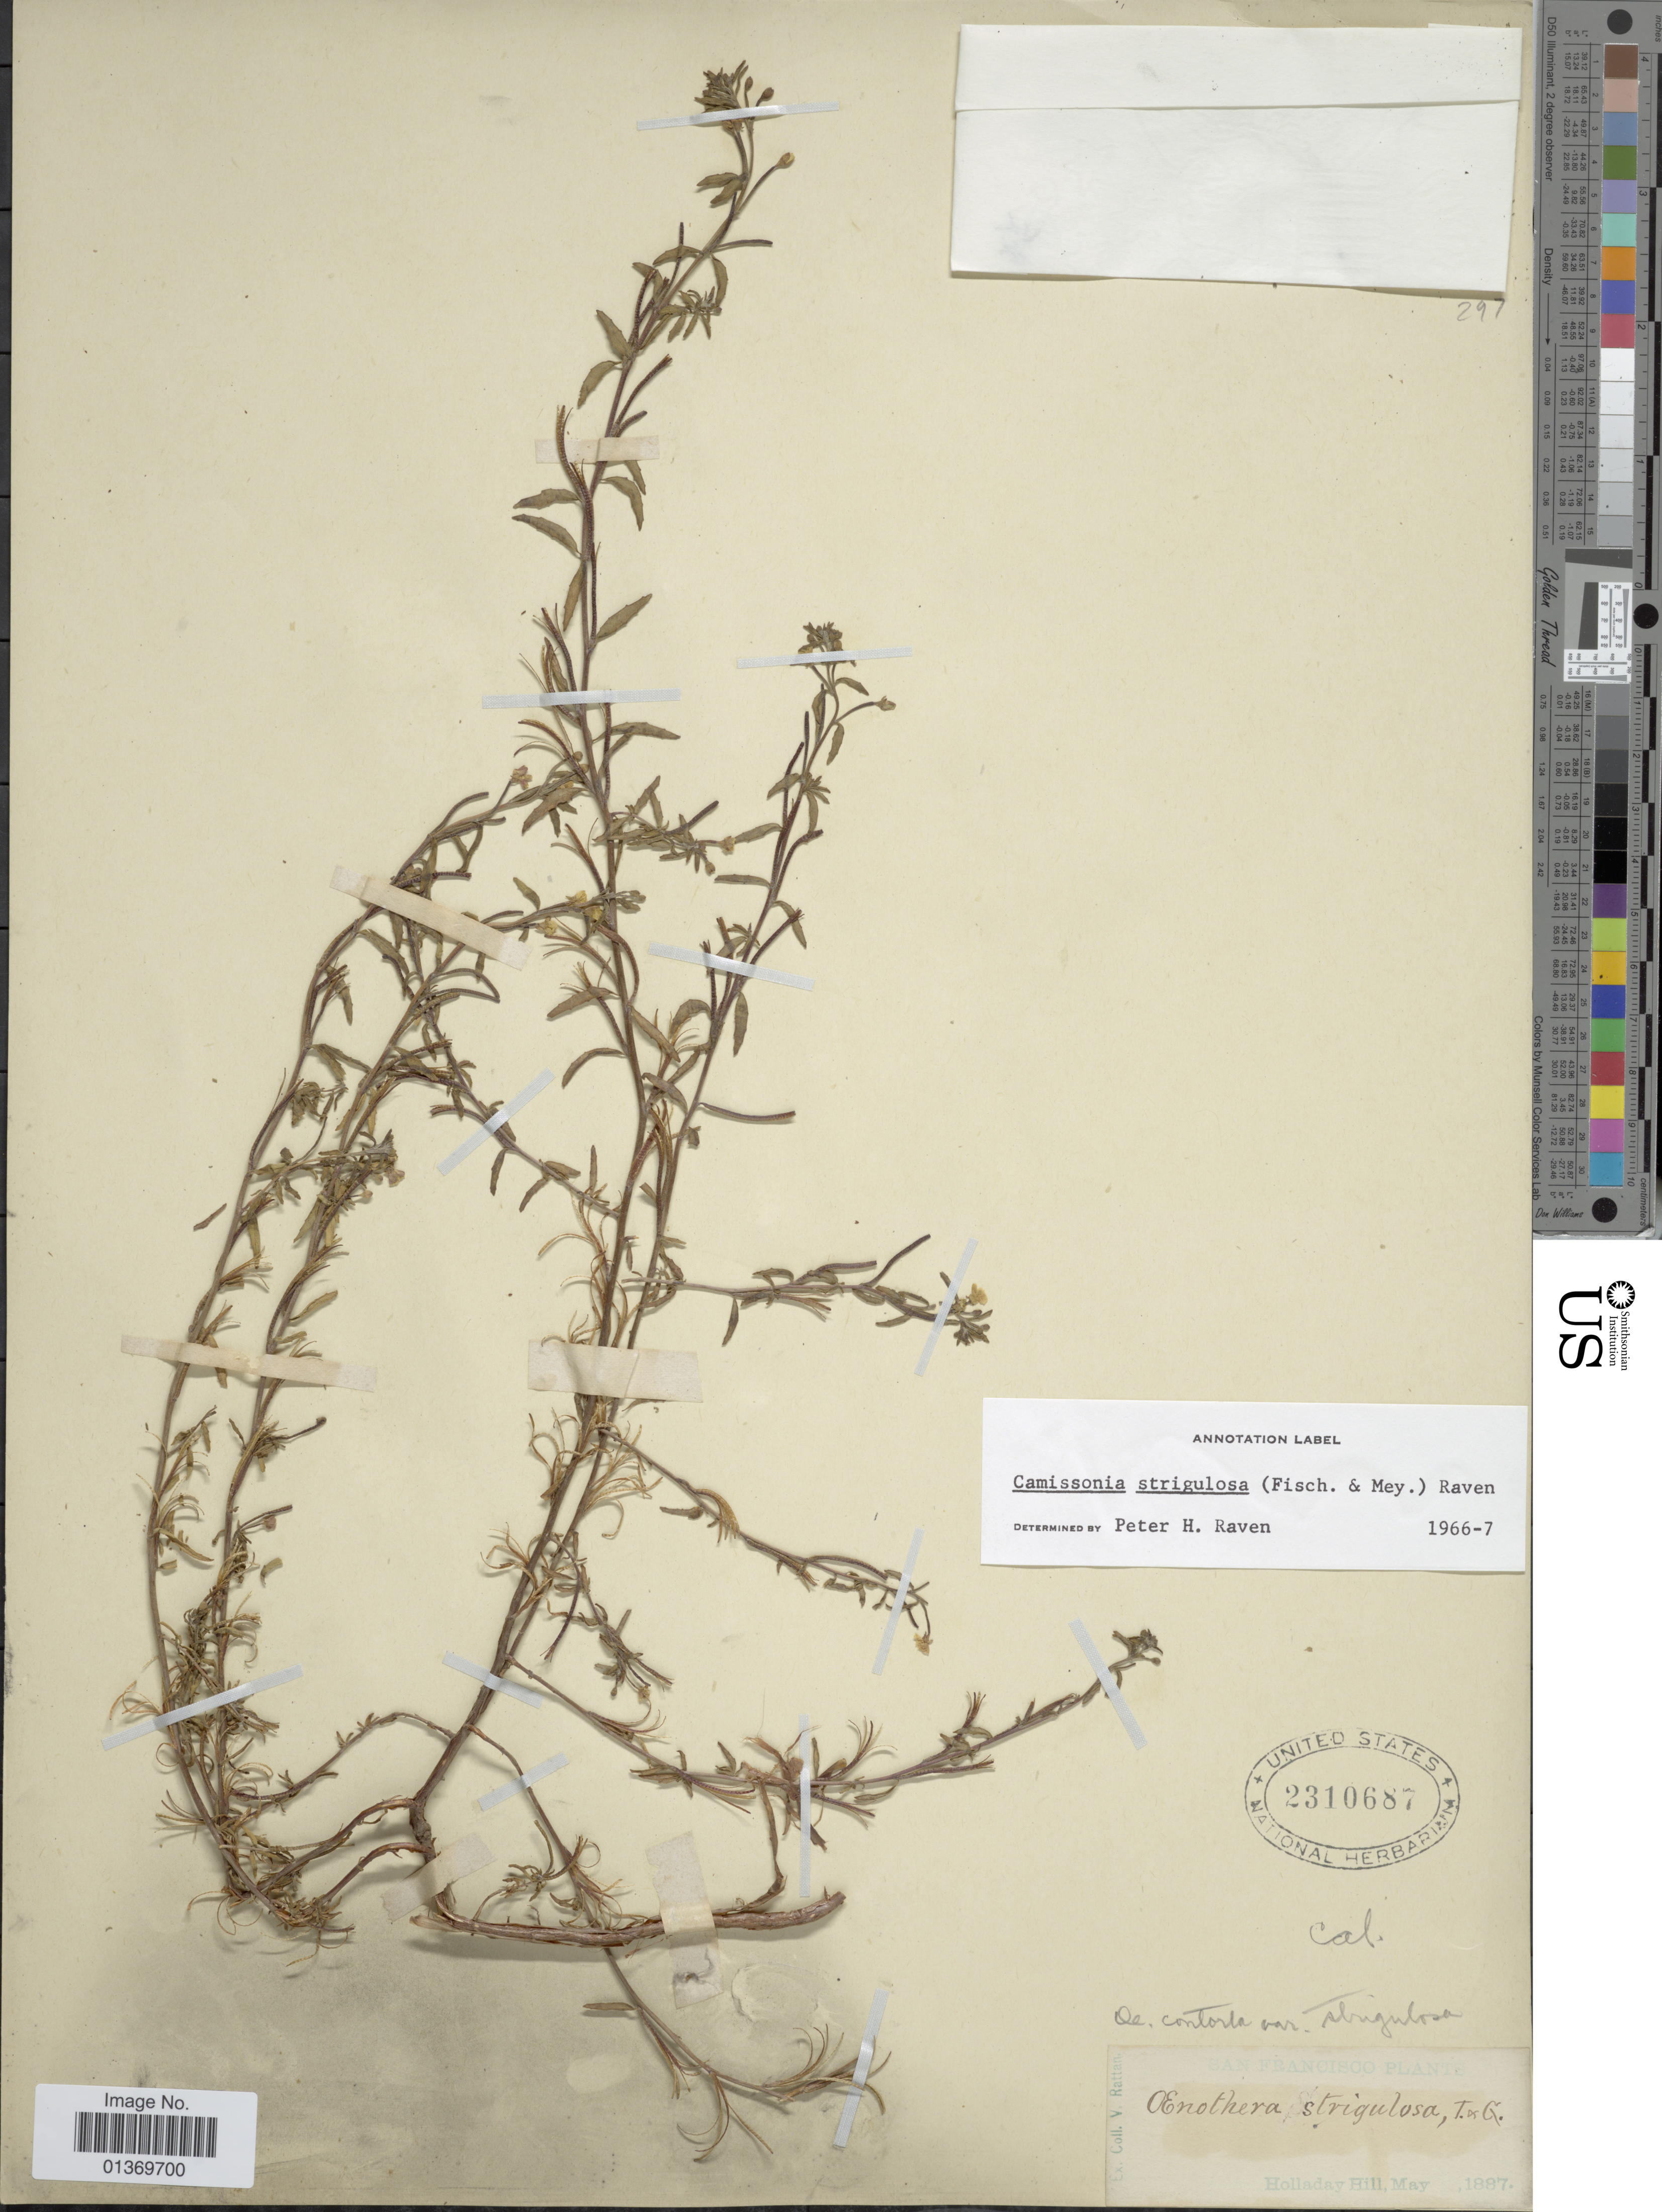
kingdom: Plantae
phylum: Tracheophyta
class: Magnoliopsida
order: Myrtales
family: Onagraceae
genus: Camissonia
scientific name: Camissonia strigulosa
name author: (Fisch. & C.A. Mey.) P.H. Raven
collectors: V. Rattan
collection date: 1887-05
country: United States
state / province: California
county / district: San Francisco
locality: San Francisco Plants, Holladay Hill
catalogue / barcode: US 2310687